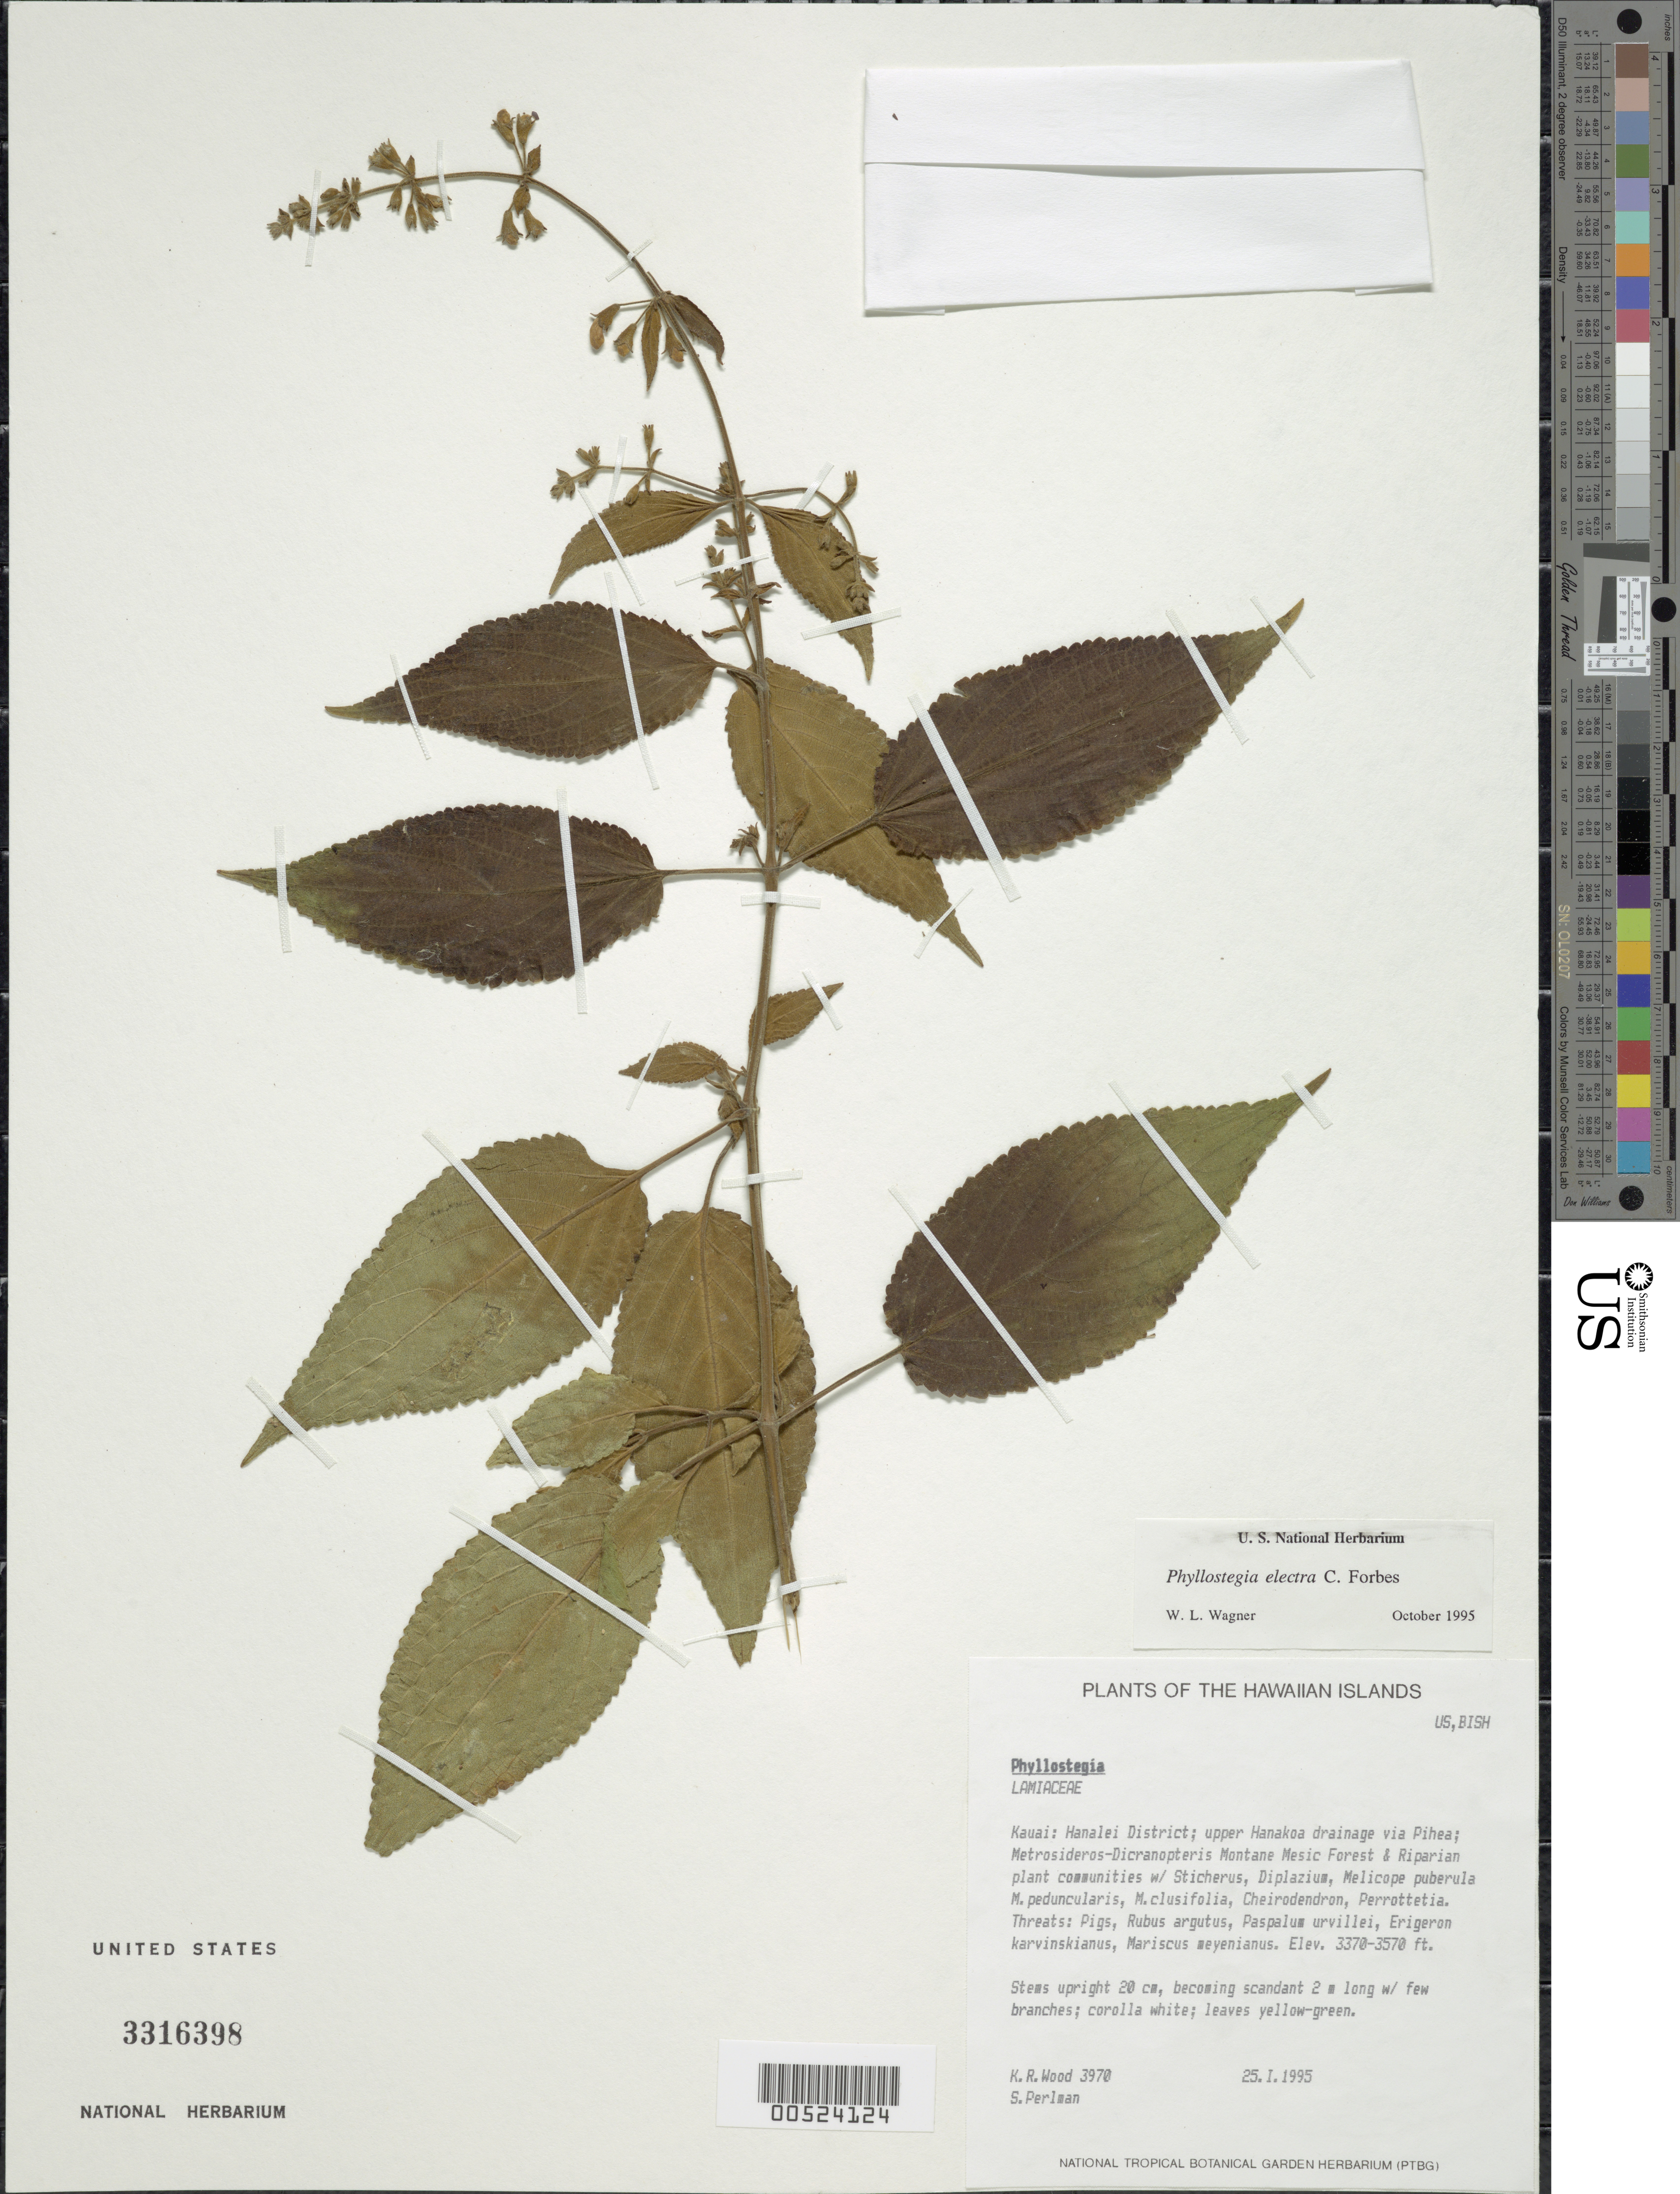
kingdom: Plantae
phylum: Tracheophyta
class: Magnoliopsida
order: Lamiales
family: Lamiaceae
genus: Phyllostegia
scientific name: Phyllostegia electra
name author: C.N. Forbes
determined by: Wagner, W. L., (BOT), Smithsonian Institution - National Museum of Natural History (UNITED STATES)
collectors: K. R. Wood & S. P. Perlman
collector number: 3970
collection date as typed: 25 Jan 1995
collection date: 1995-01-25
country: United States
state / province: Hawaii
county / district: Kauai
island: Kaua'i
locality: Hanalei Dist, upper Hanakoa drainage via Pihea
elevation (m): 1027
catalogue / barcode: US 3316398